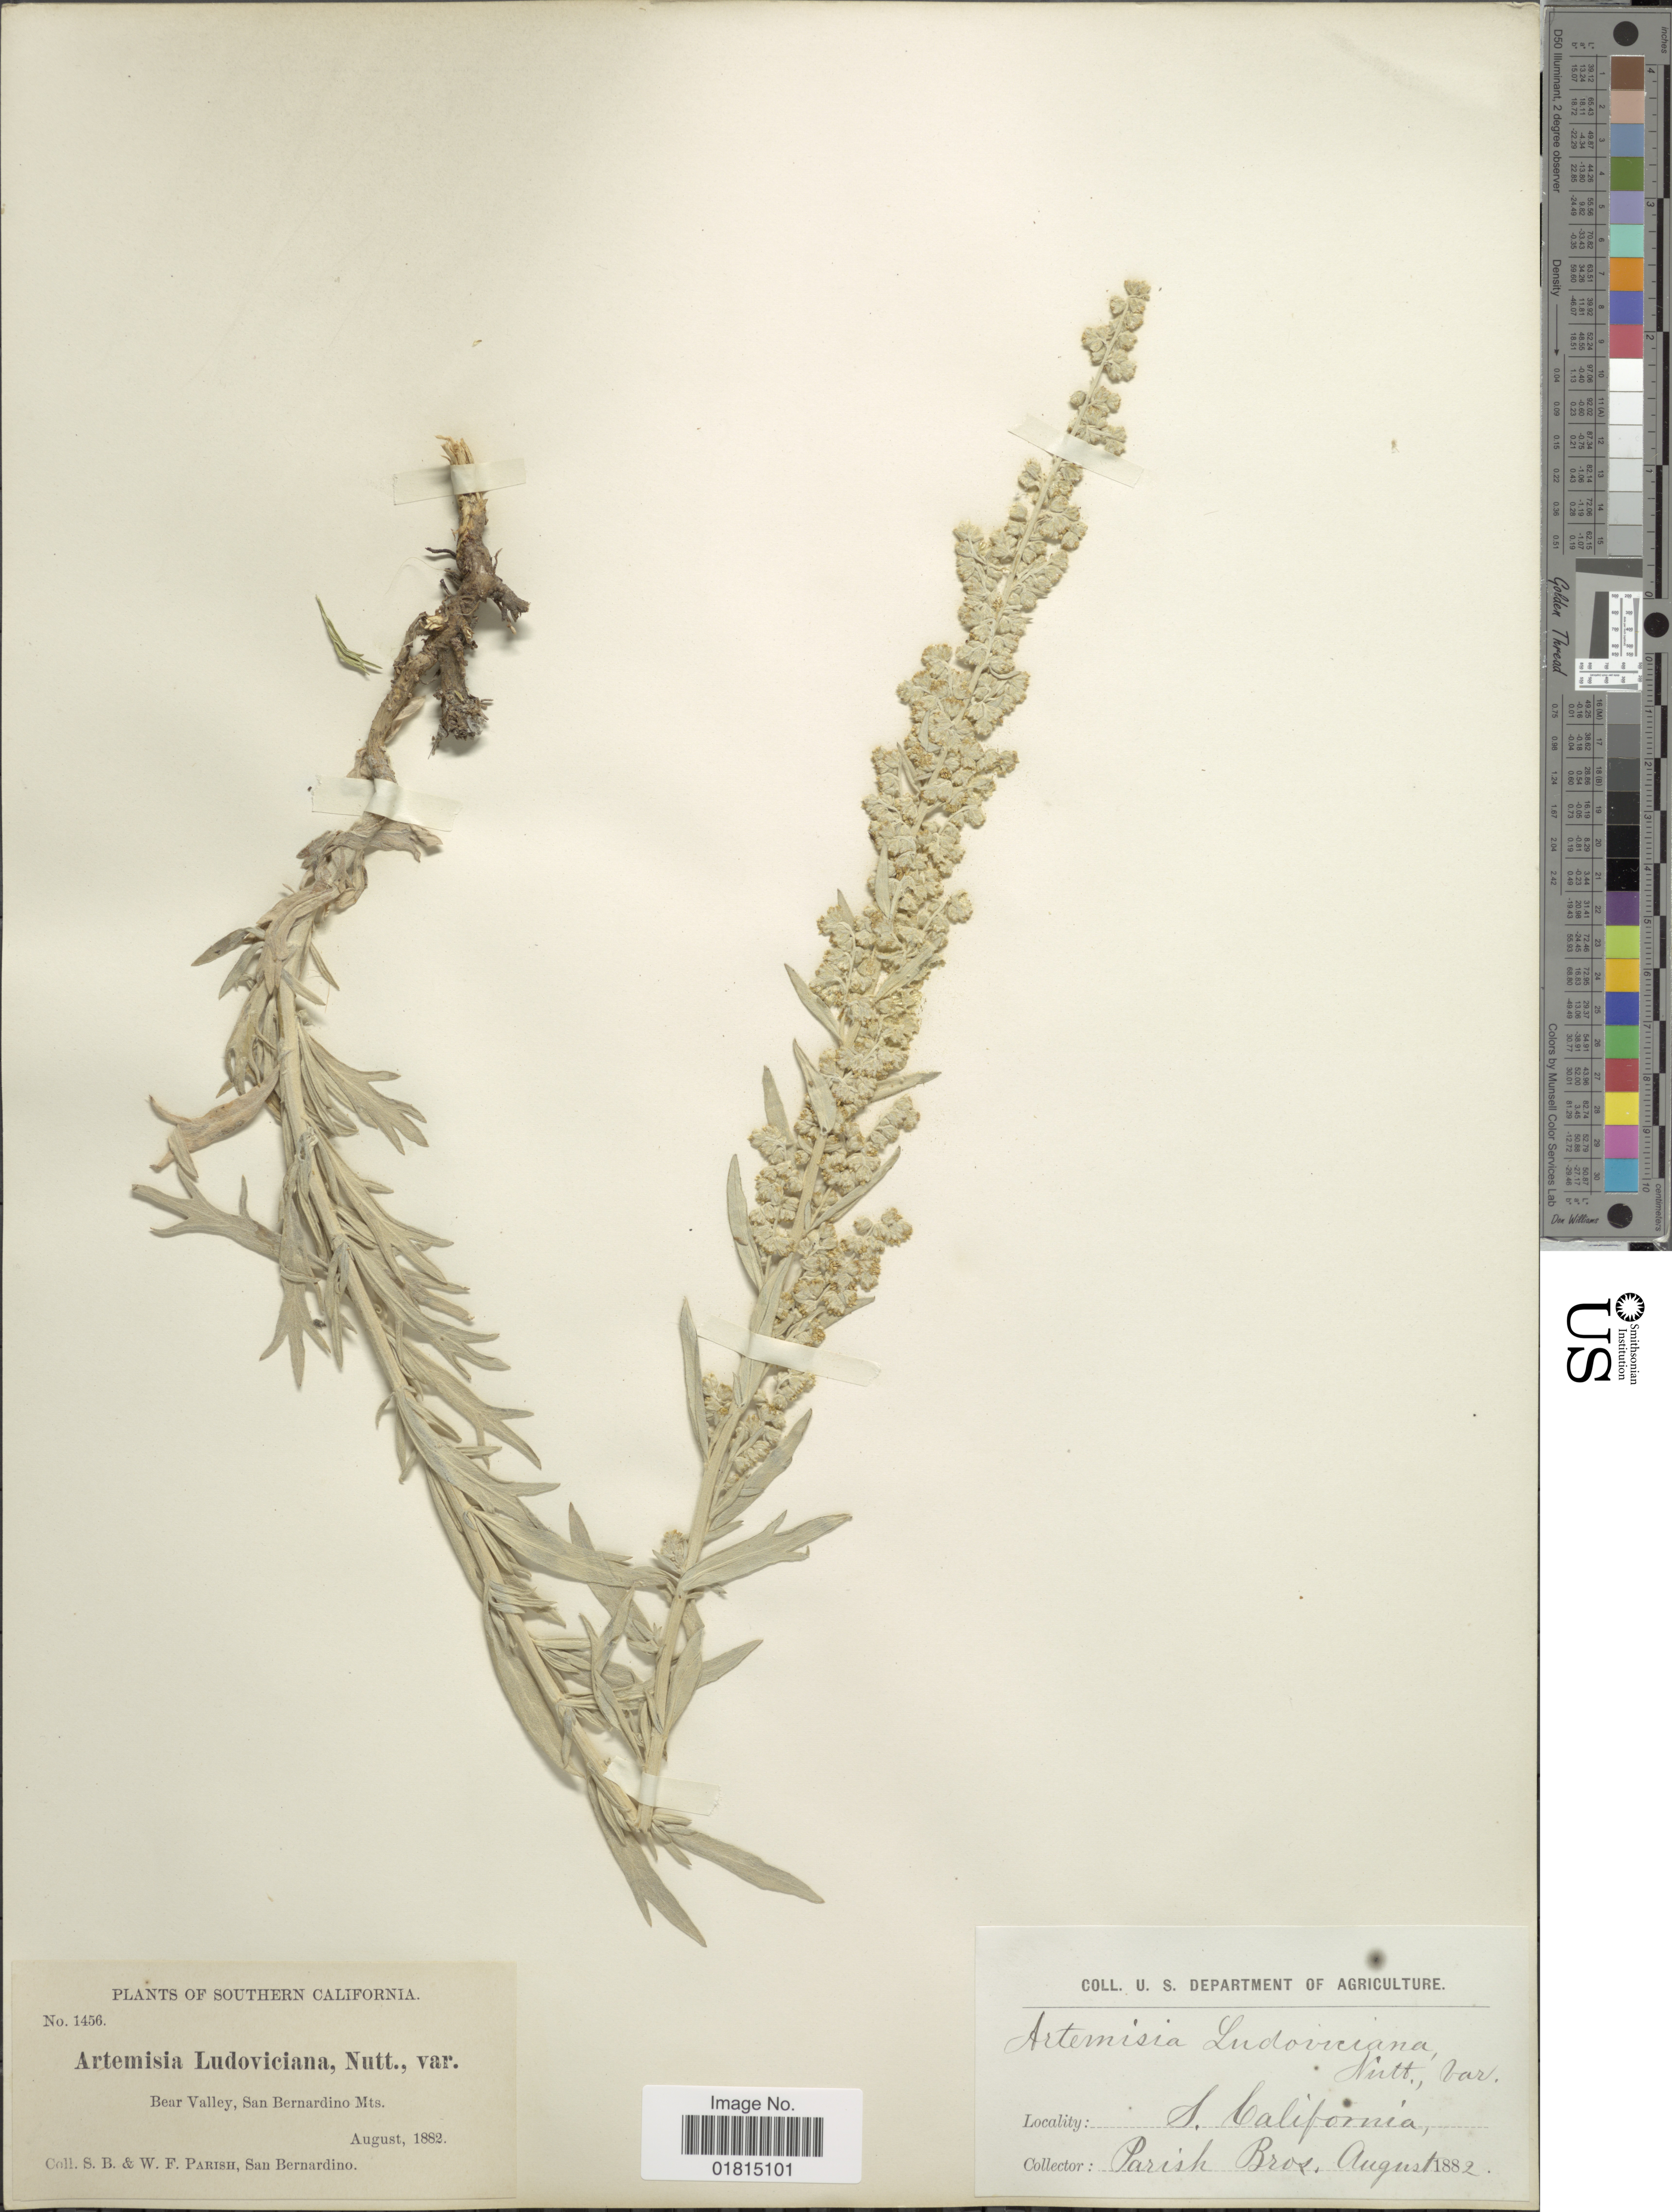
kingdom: Plantae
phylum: Tracheophyta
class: Magnoliopsida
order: Asterales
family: Asteraceae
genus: Artemisia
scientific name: Artemisia diversifolia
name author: Rydb.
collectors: S. B. Parish & W. F. Parish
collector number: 1456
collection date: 1882-08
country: United States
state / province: California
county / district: San Bernardino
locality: Southern California. Bear Valley, San Bernardino Mts.